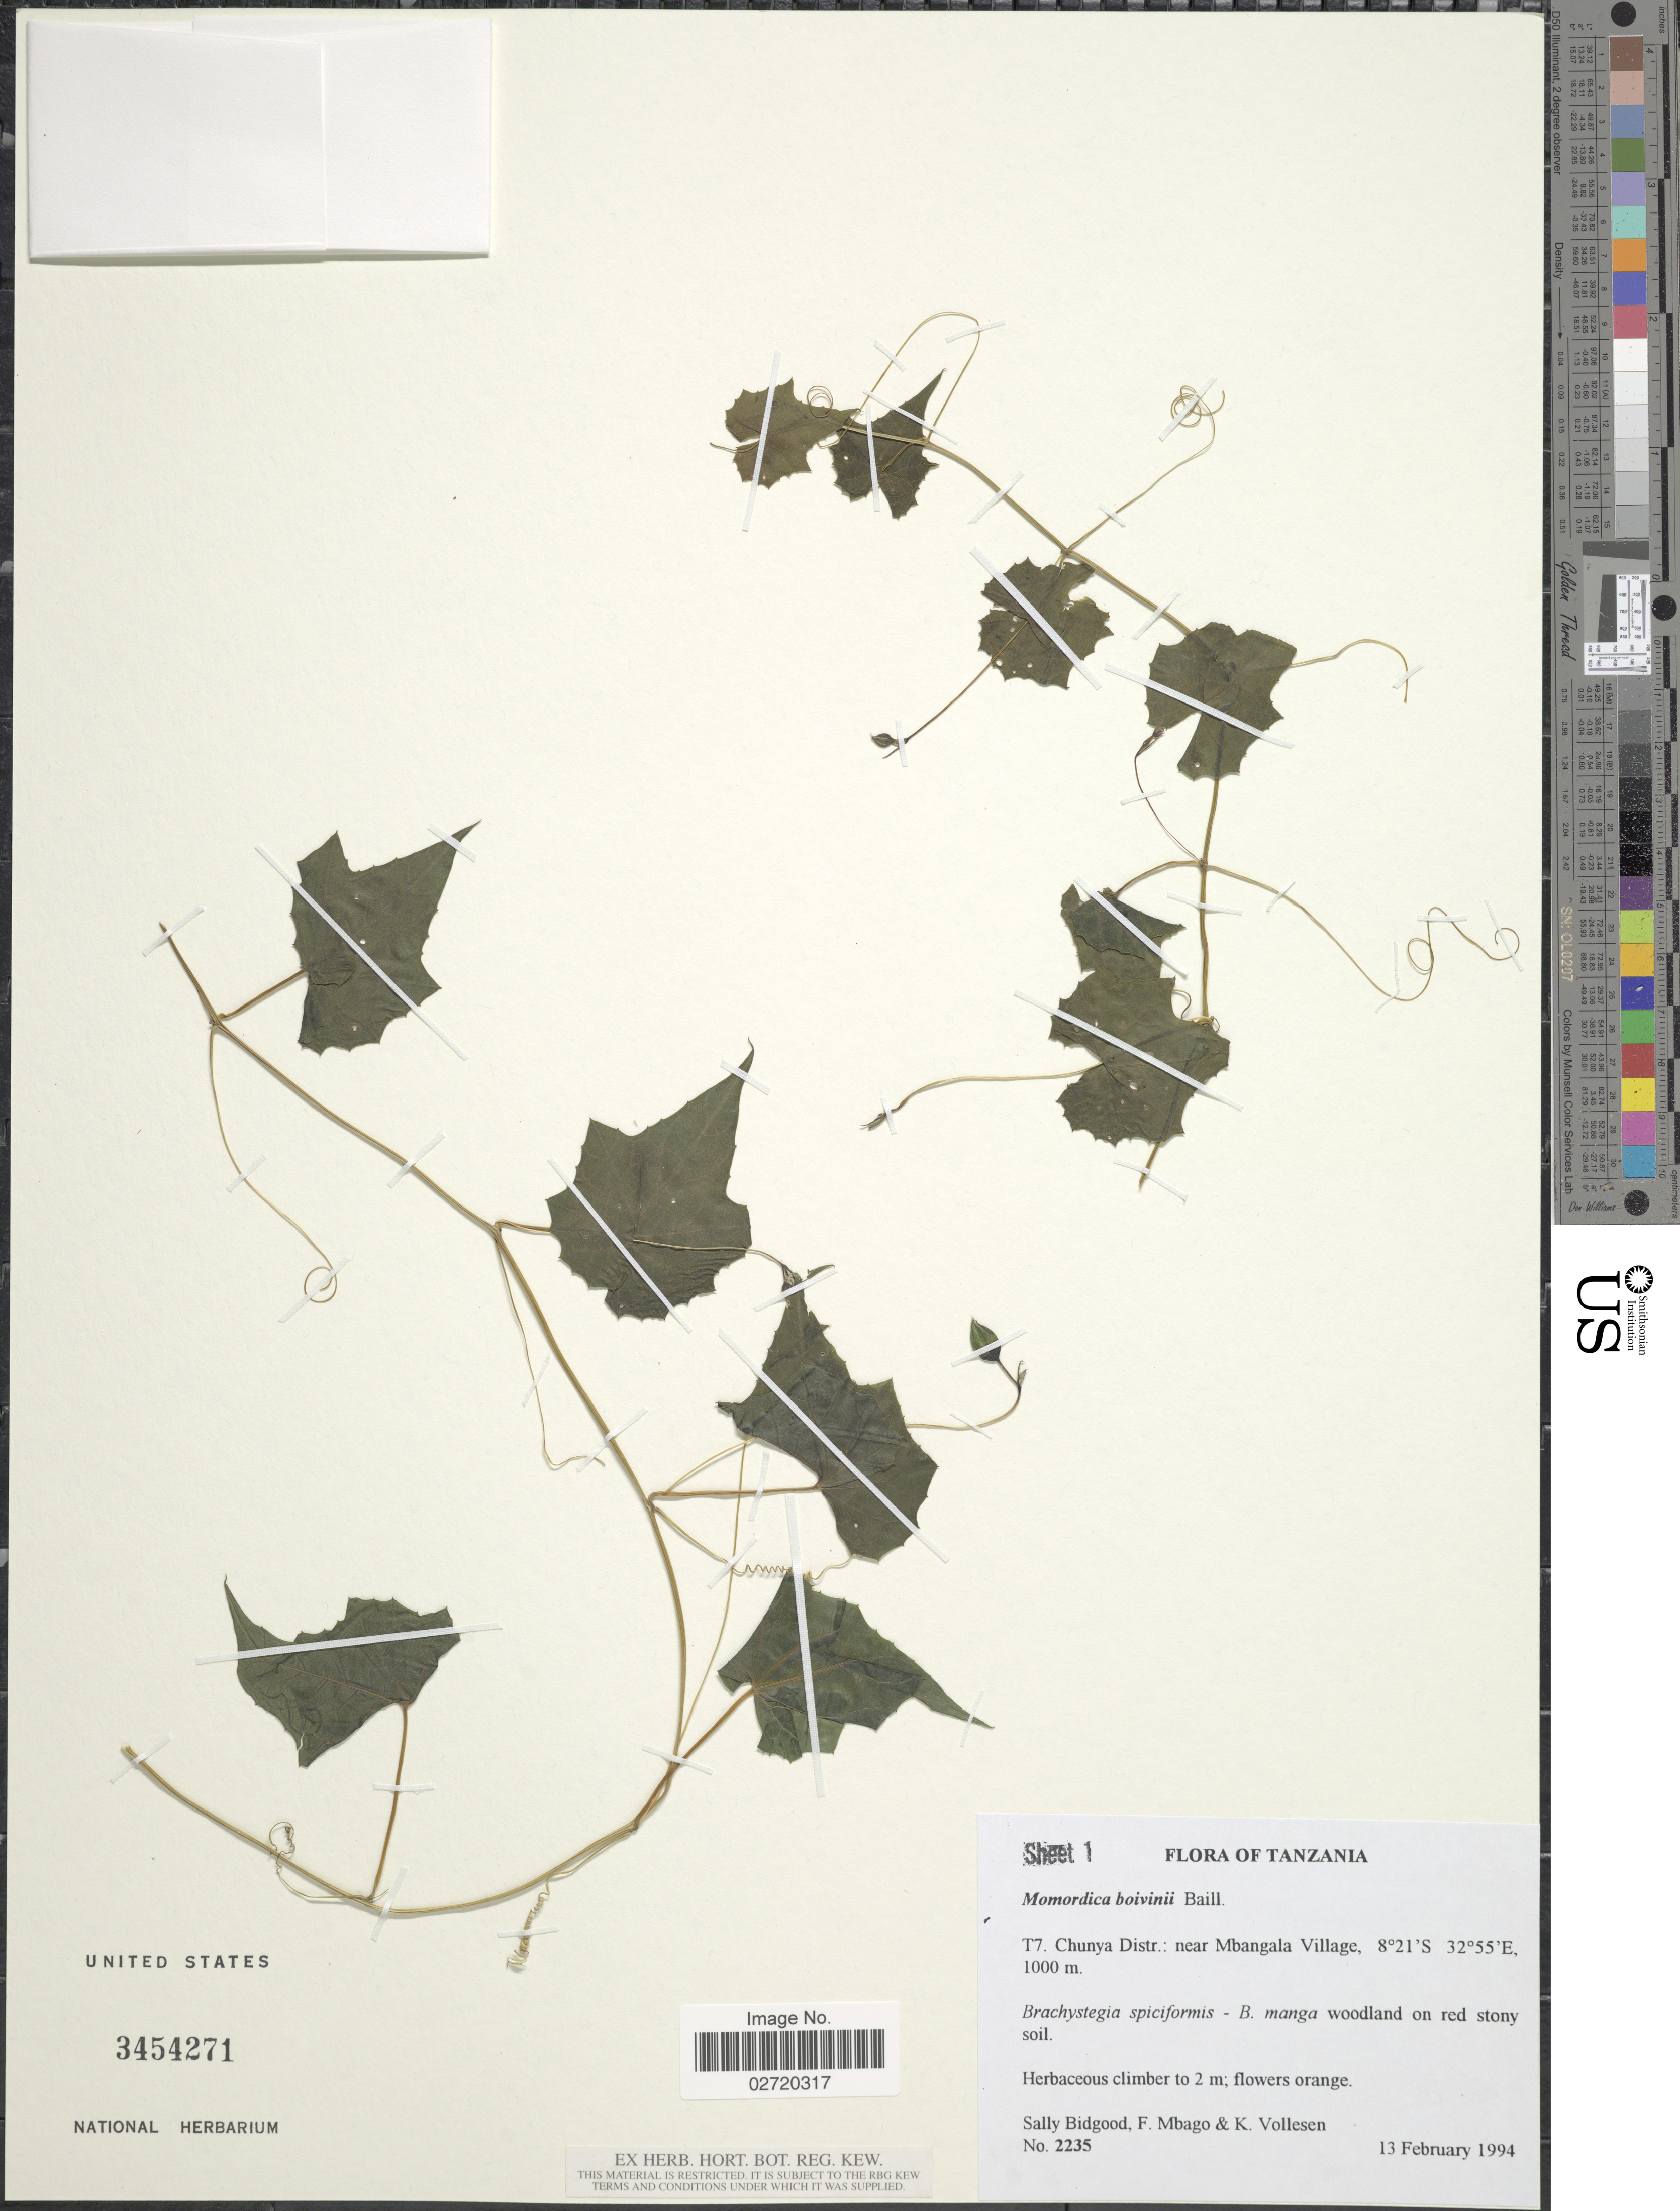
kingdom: Plantae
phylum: Tracheophyta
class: Magnoliopsida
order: Cucurbitales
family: Cucurbitaceae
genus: Momordica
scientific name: Momordica boivinii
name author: Baill.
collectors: S. Bidgood, F. Mbago & K. Vollesen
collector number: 2235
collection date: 1994-02-13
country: Tanzania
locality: T7, Chunya Distr.: near Mbangala Village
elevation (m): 1000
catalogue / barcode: US 3454271